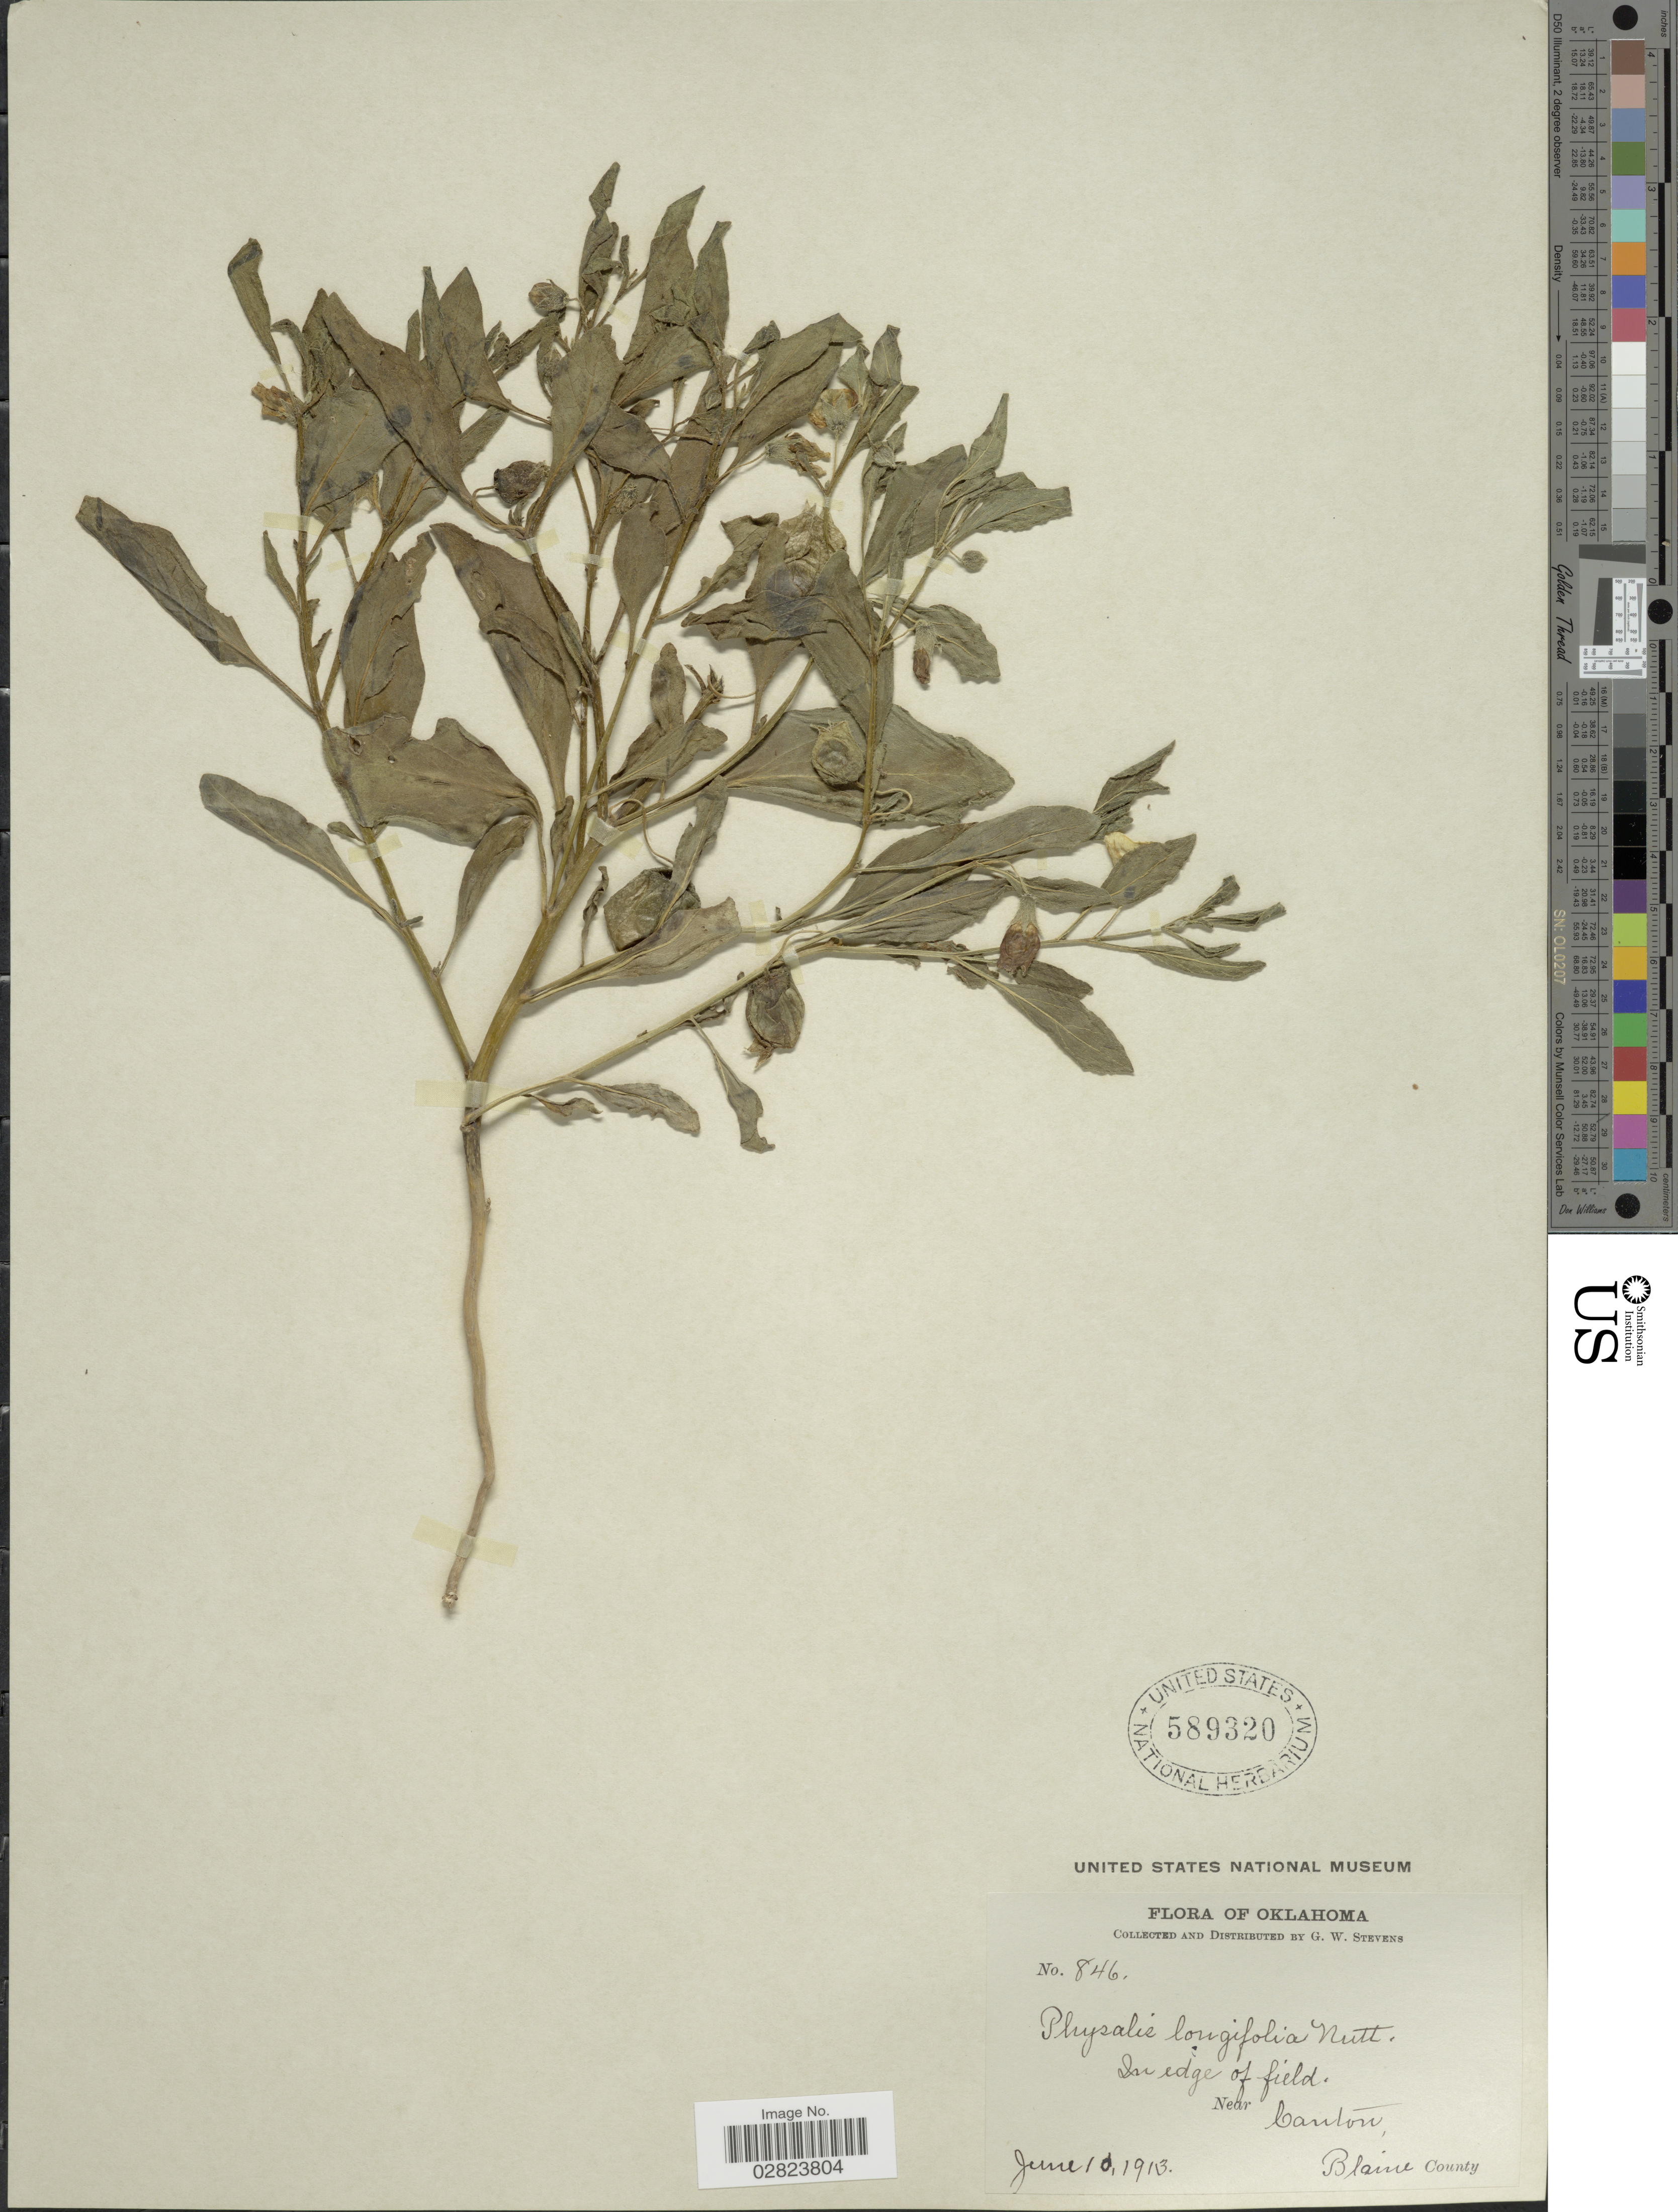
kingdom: Plantae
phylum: Tracheophyta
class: Magnoliopsida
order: Solanales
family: Solanaceae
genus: Physalis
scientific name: Physalis longifolia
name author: Nutt.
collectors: G. W. Stevens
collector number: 846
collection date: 1913-06-10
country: United States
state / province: Oklahoma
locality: Near Canton, Blaine County.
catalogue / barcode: US 589320